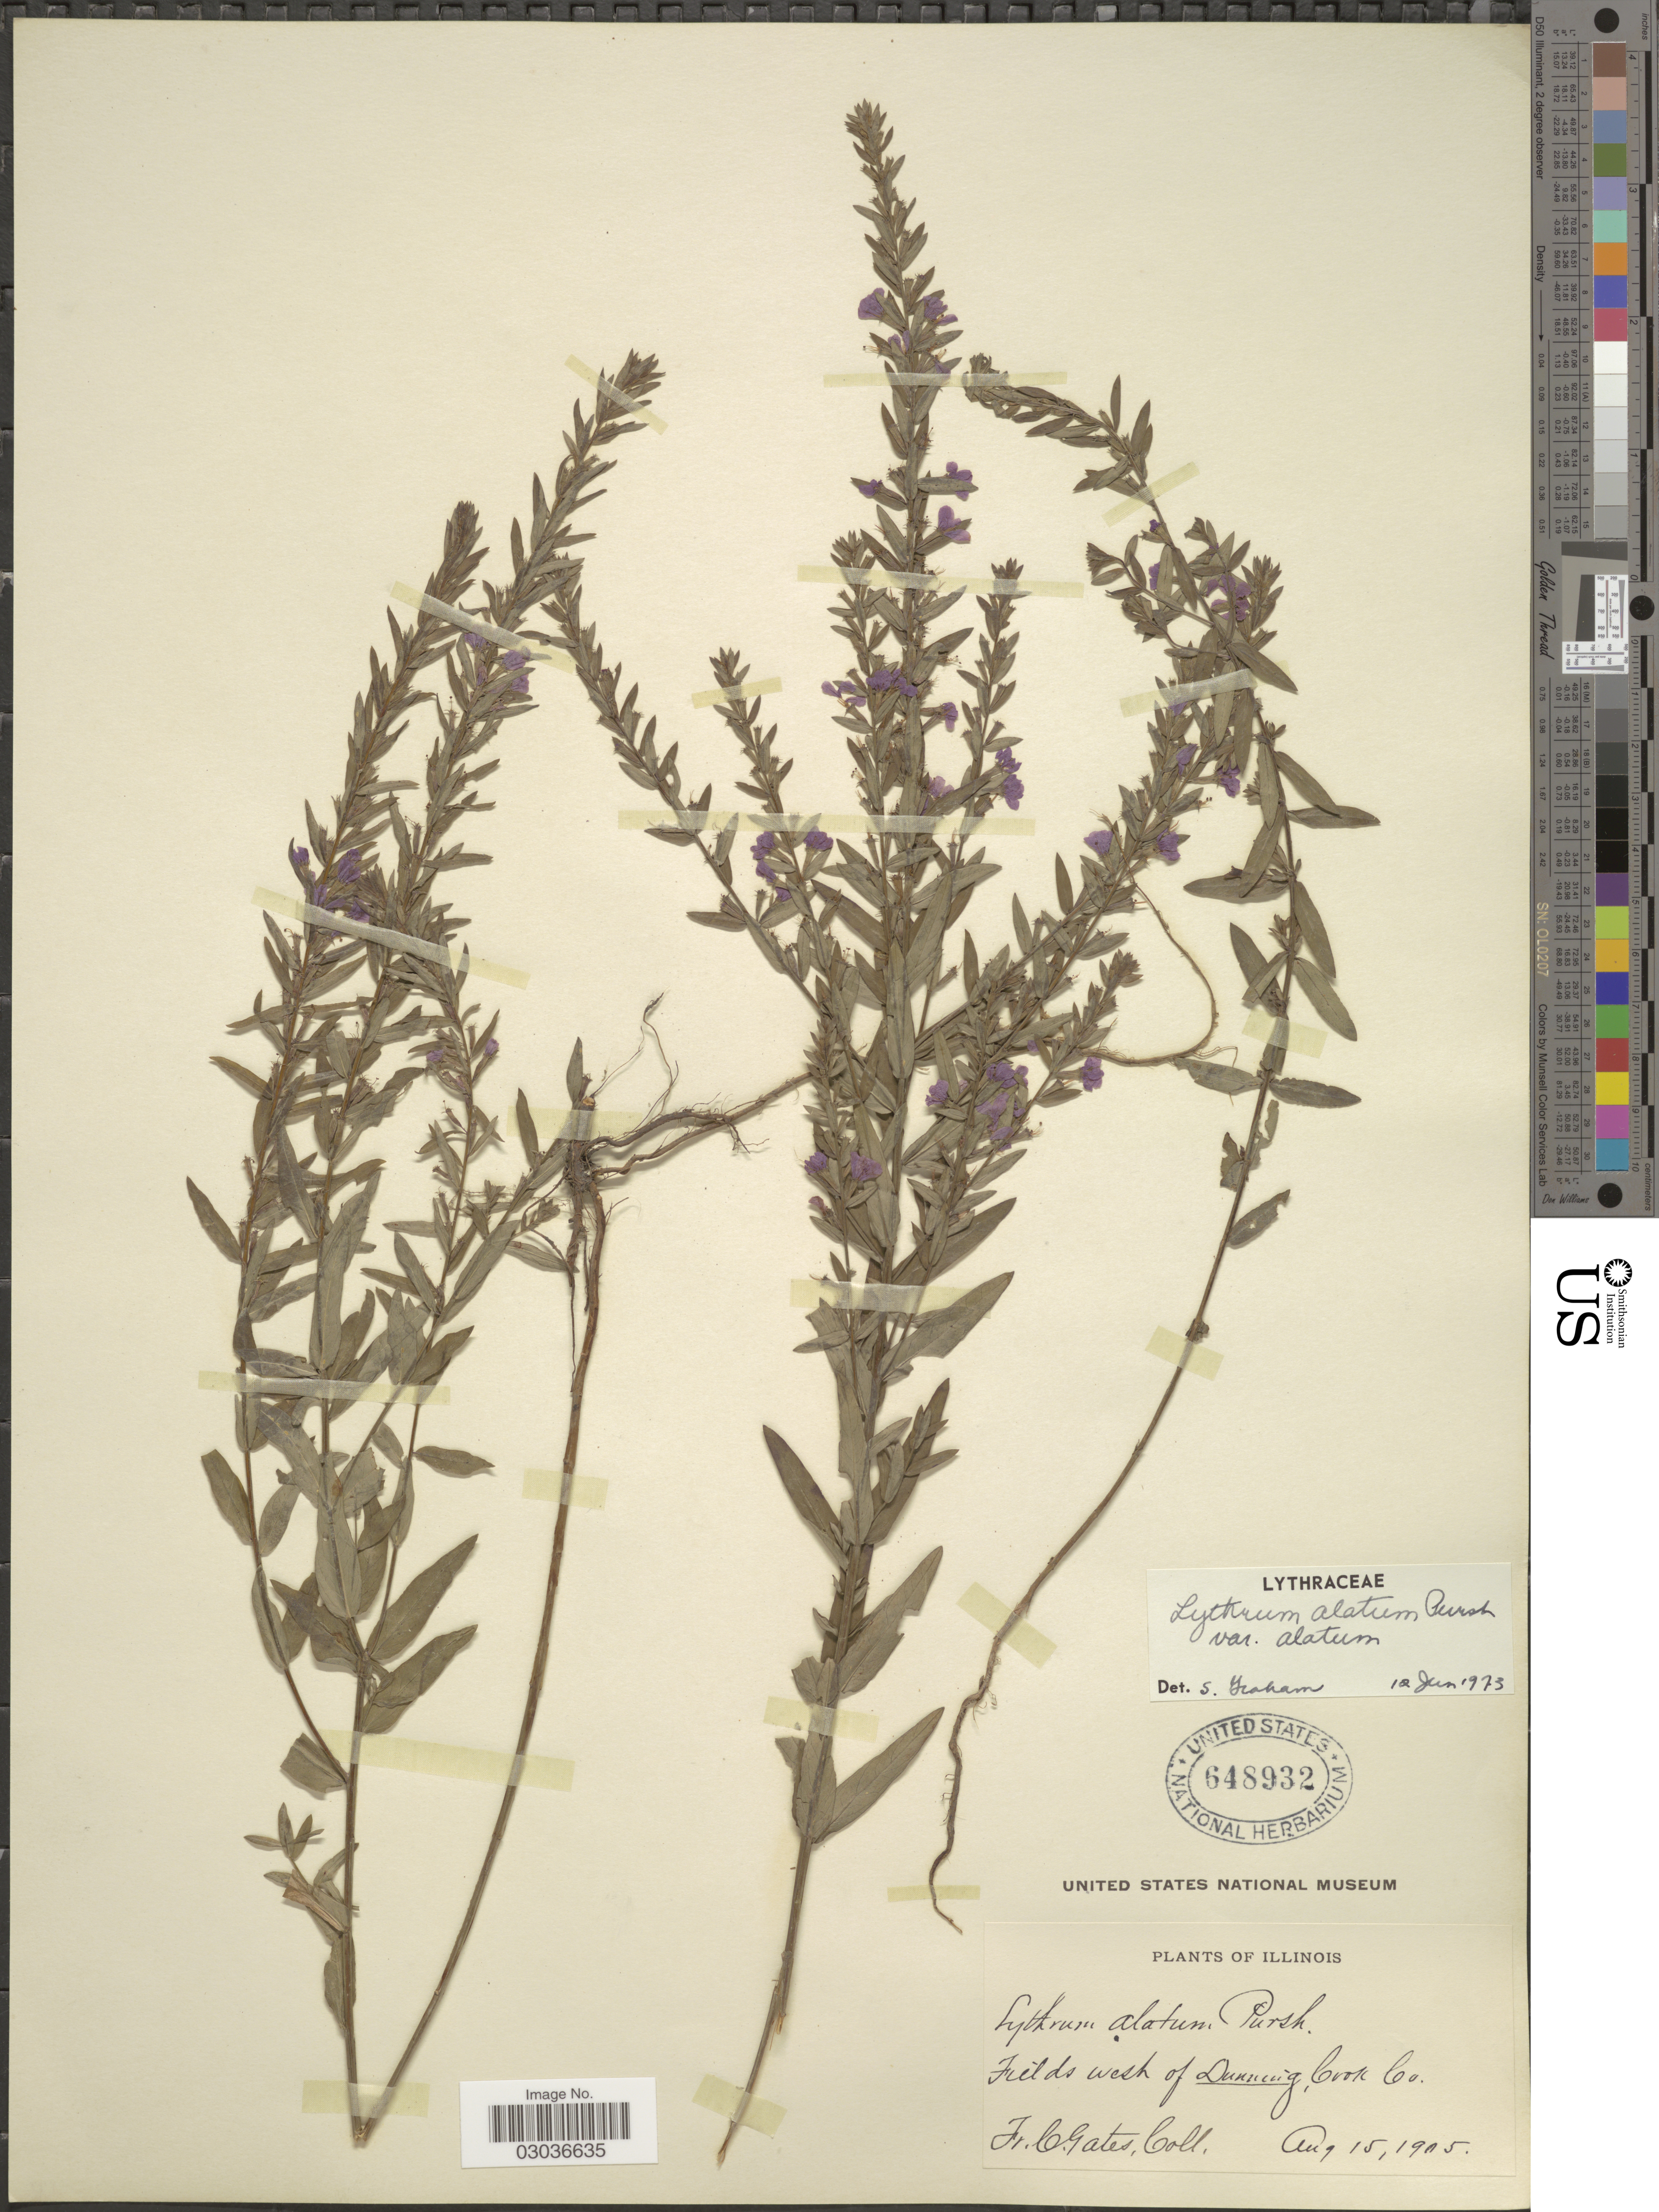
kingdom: Plantae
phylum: Tracheophyta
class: Magnoliopsida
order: Myrtales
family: Lythraceae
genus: Lythrum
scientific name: Lythrum alatum var. alatum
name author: Pursh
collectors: F. C. Gates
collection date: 1905-08-15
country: United States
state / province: Illinois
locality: Fields west of Dunning, Cook Co.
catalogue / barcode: US 648932